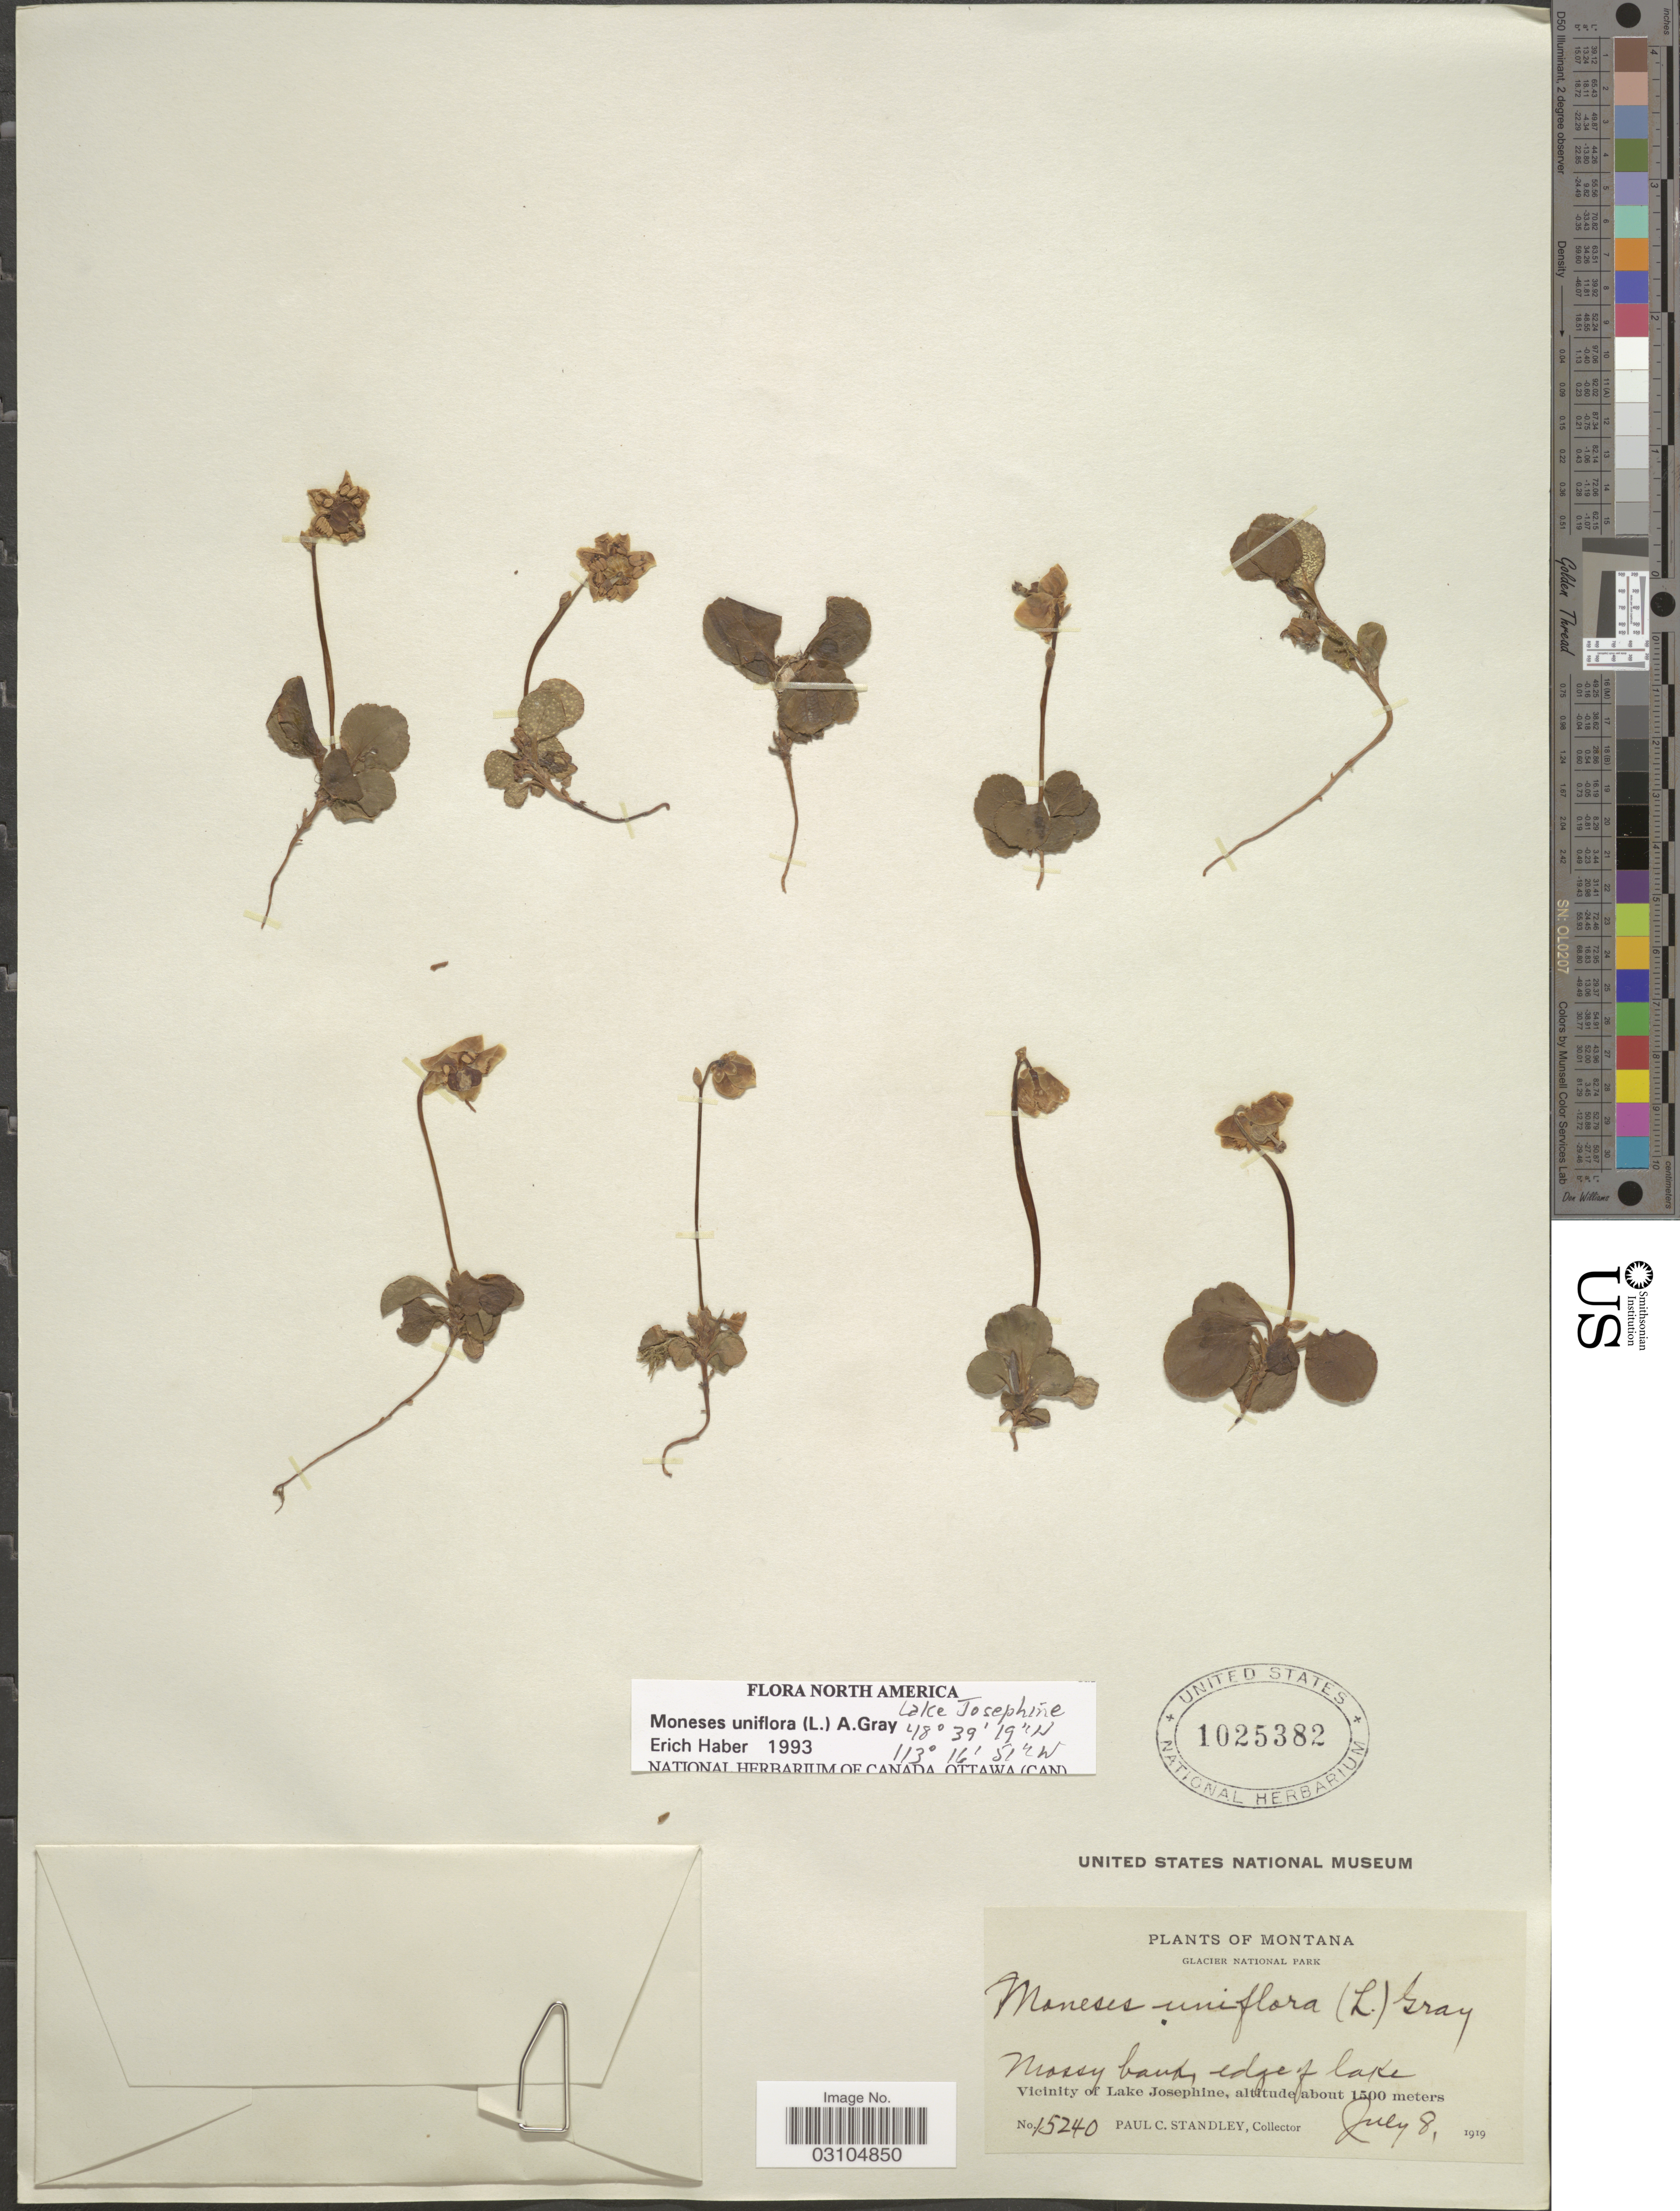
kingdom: Plantae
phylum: Tracheophyta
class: Magnoliopsida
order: Ericales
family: Ericaceae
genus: Moneses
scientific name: Moneses uniflora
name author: (L.) A. Gray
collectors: P. C. Standley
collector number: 15240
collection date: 1919-07-08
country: United States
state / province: Montana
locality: Glacier National Park. Vicinity of Lake Josephine.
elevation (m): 1500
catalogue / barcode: US 1025382